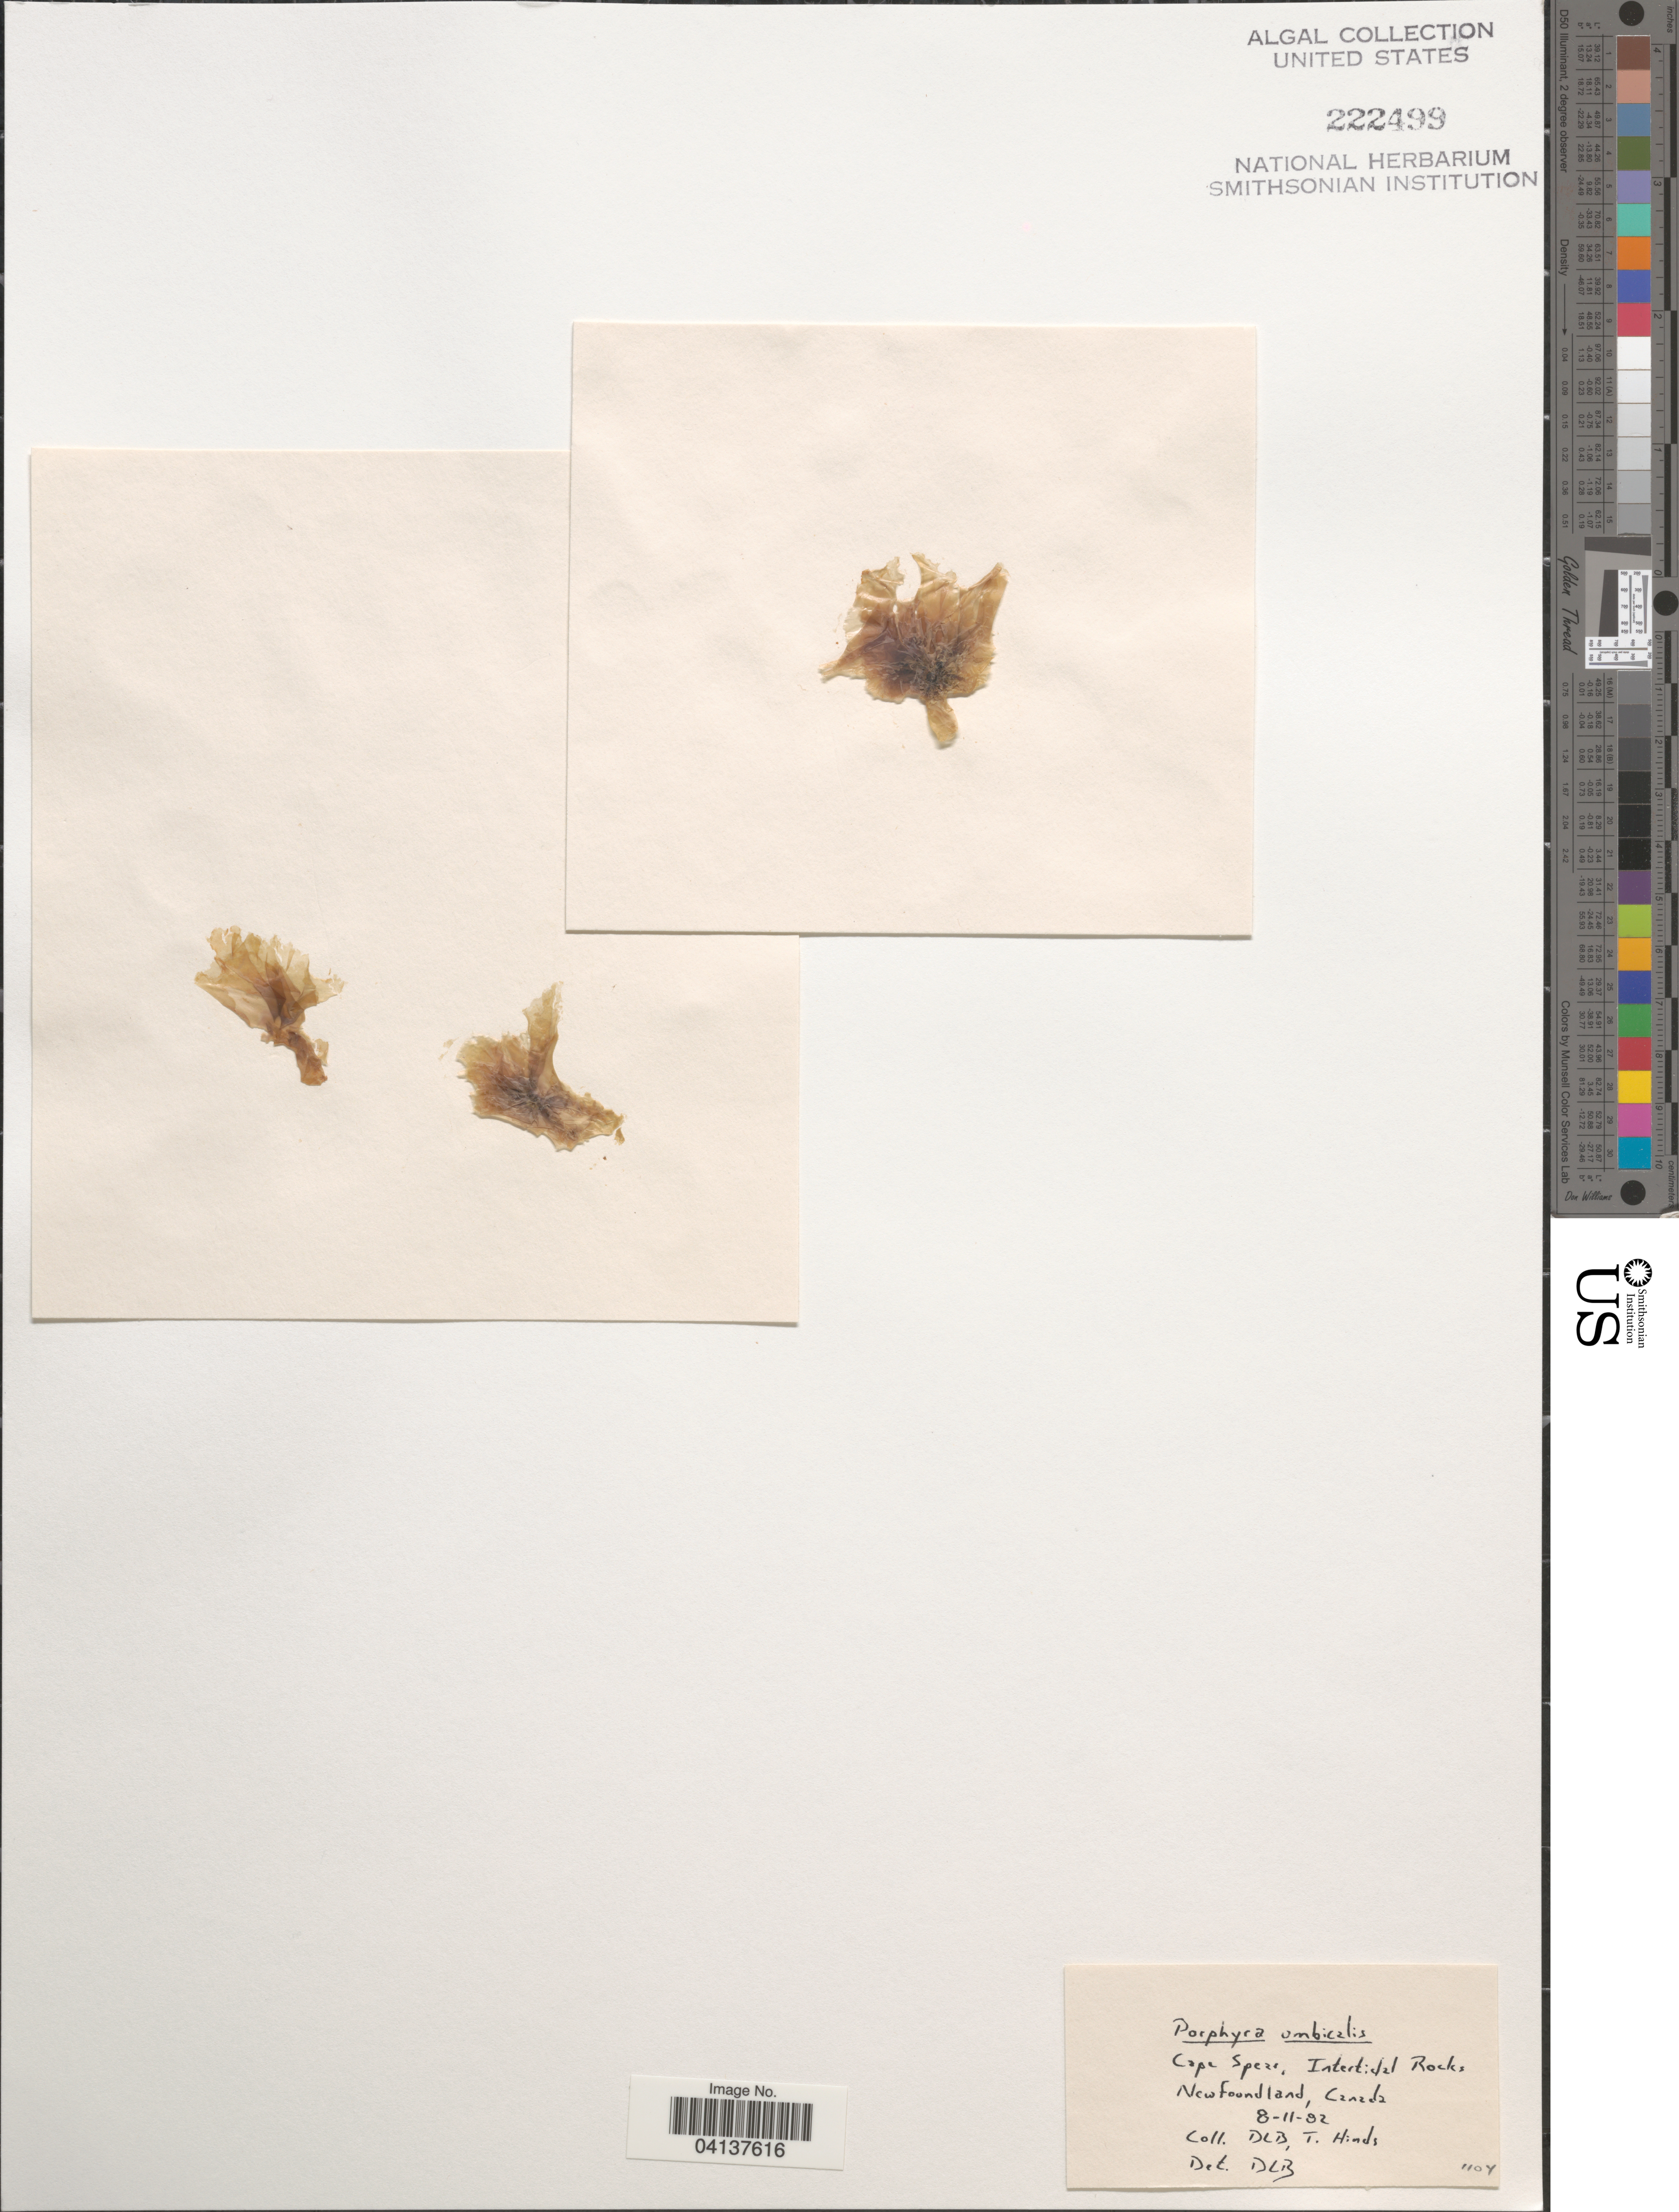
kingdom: Plantae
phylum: Rhodophyta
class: Bangiophyceae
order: Bangiales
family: Bangiaceae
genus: Porphyra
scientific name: Porphyra umbilicalis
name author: Kütz.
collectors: D. L. B. & T. E. Hinds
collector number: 1104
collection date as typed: Transcribed d/m/y: 8/11/92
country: Canada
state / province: Newfoundland and Labrador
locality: Cape Spear, Intertidal Rocks.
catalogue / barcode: US 222499